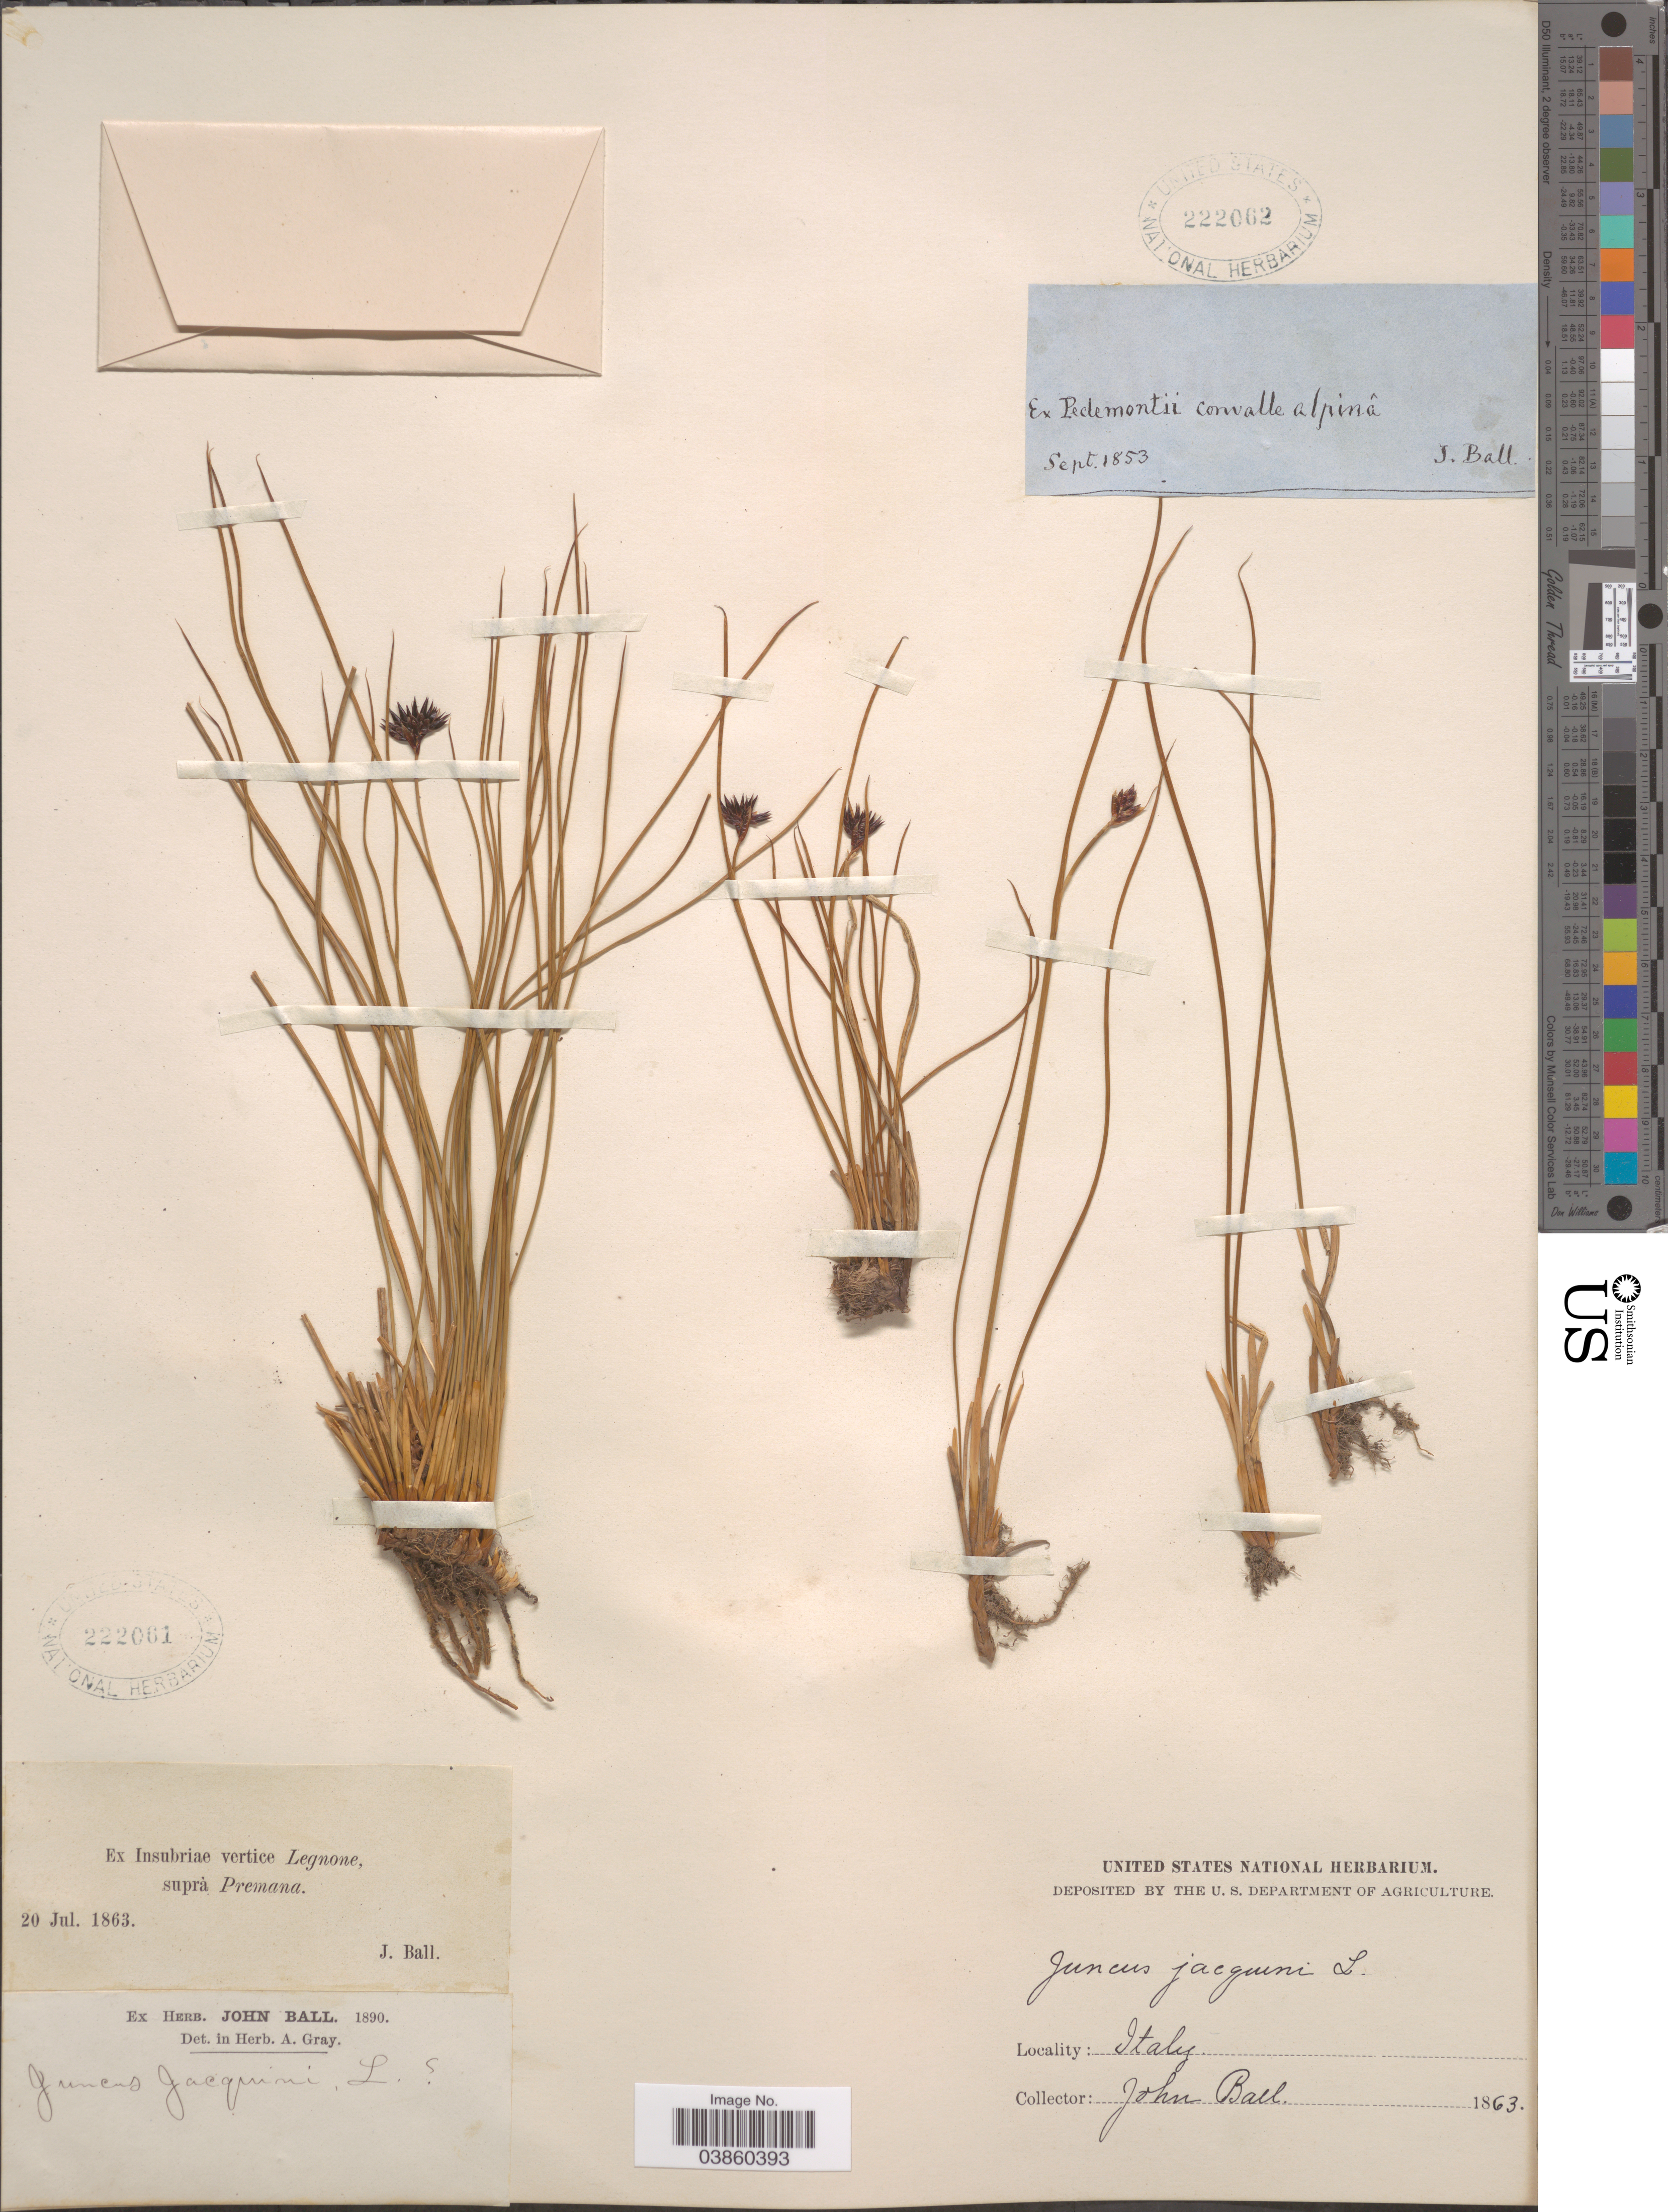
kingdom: Plantae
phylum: Tracheophyta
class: Liliopsida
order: Poales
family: Juncaceae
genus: Juncus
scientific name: Juncus jacquinii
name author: L.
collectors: J. Ball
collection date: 1853-09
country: Italy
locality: Ex Pedemontii convalle alpina.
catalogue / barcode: US 222062-2